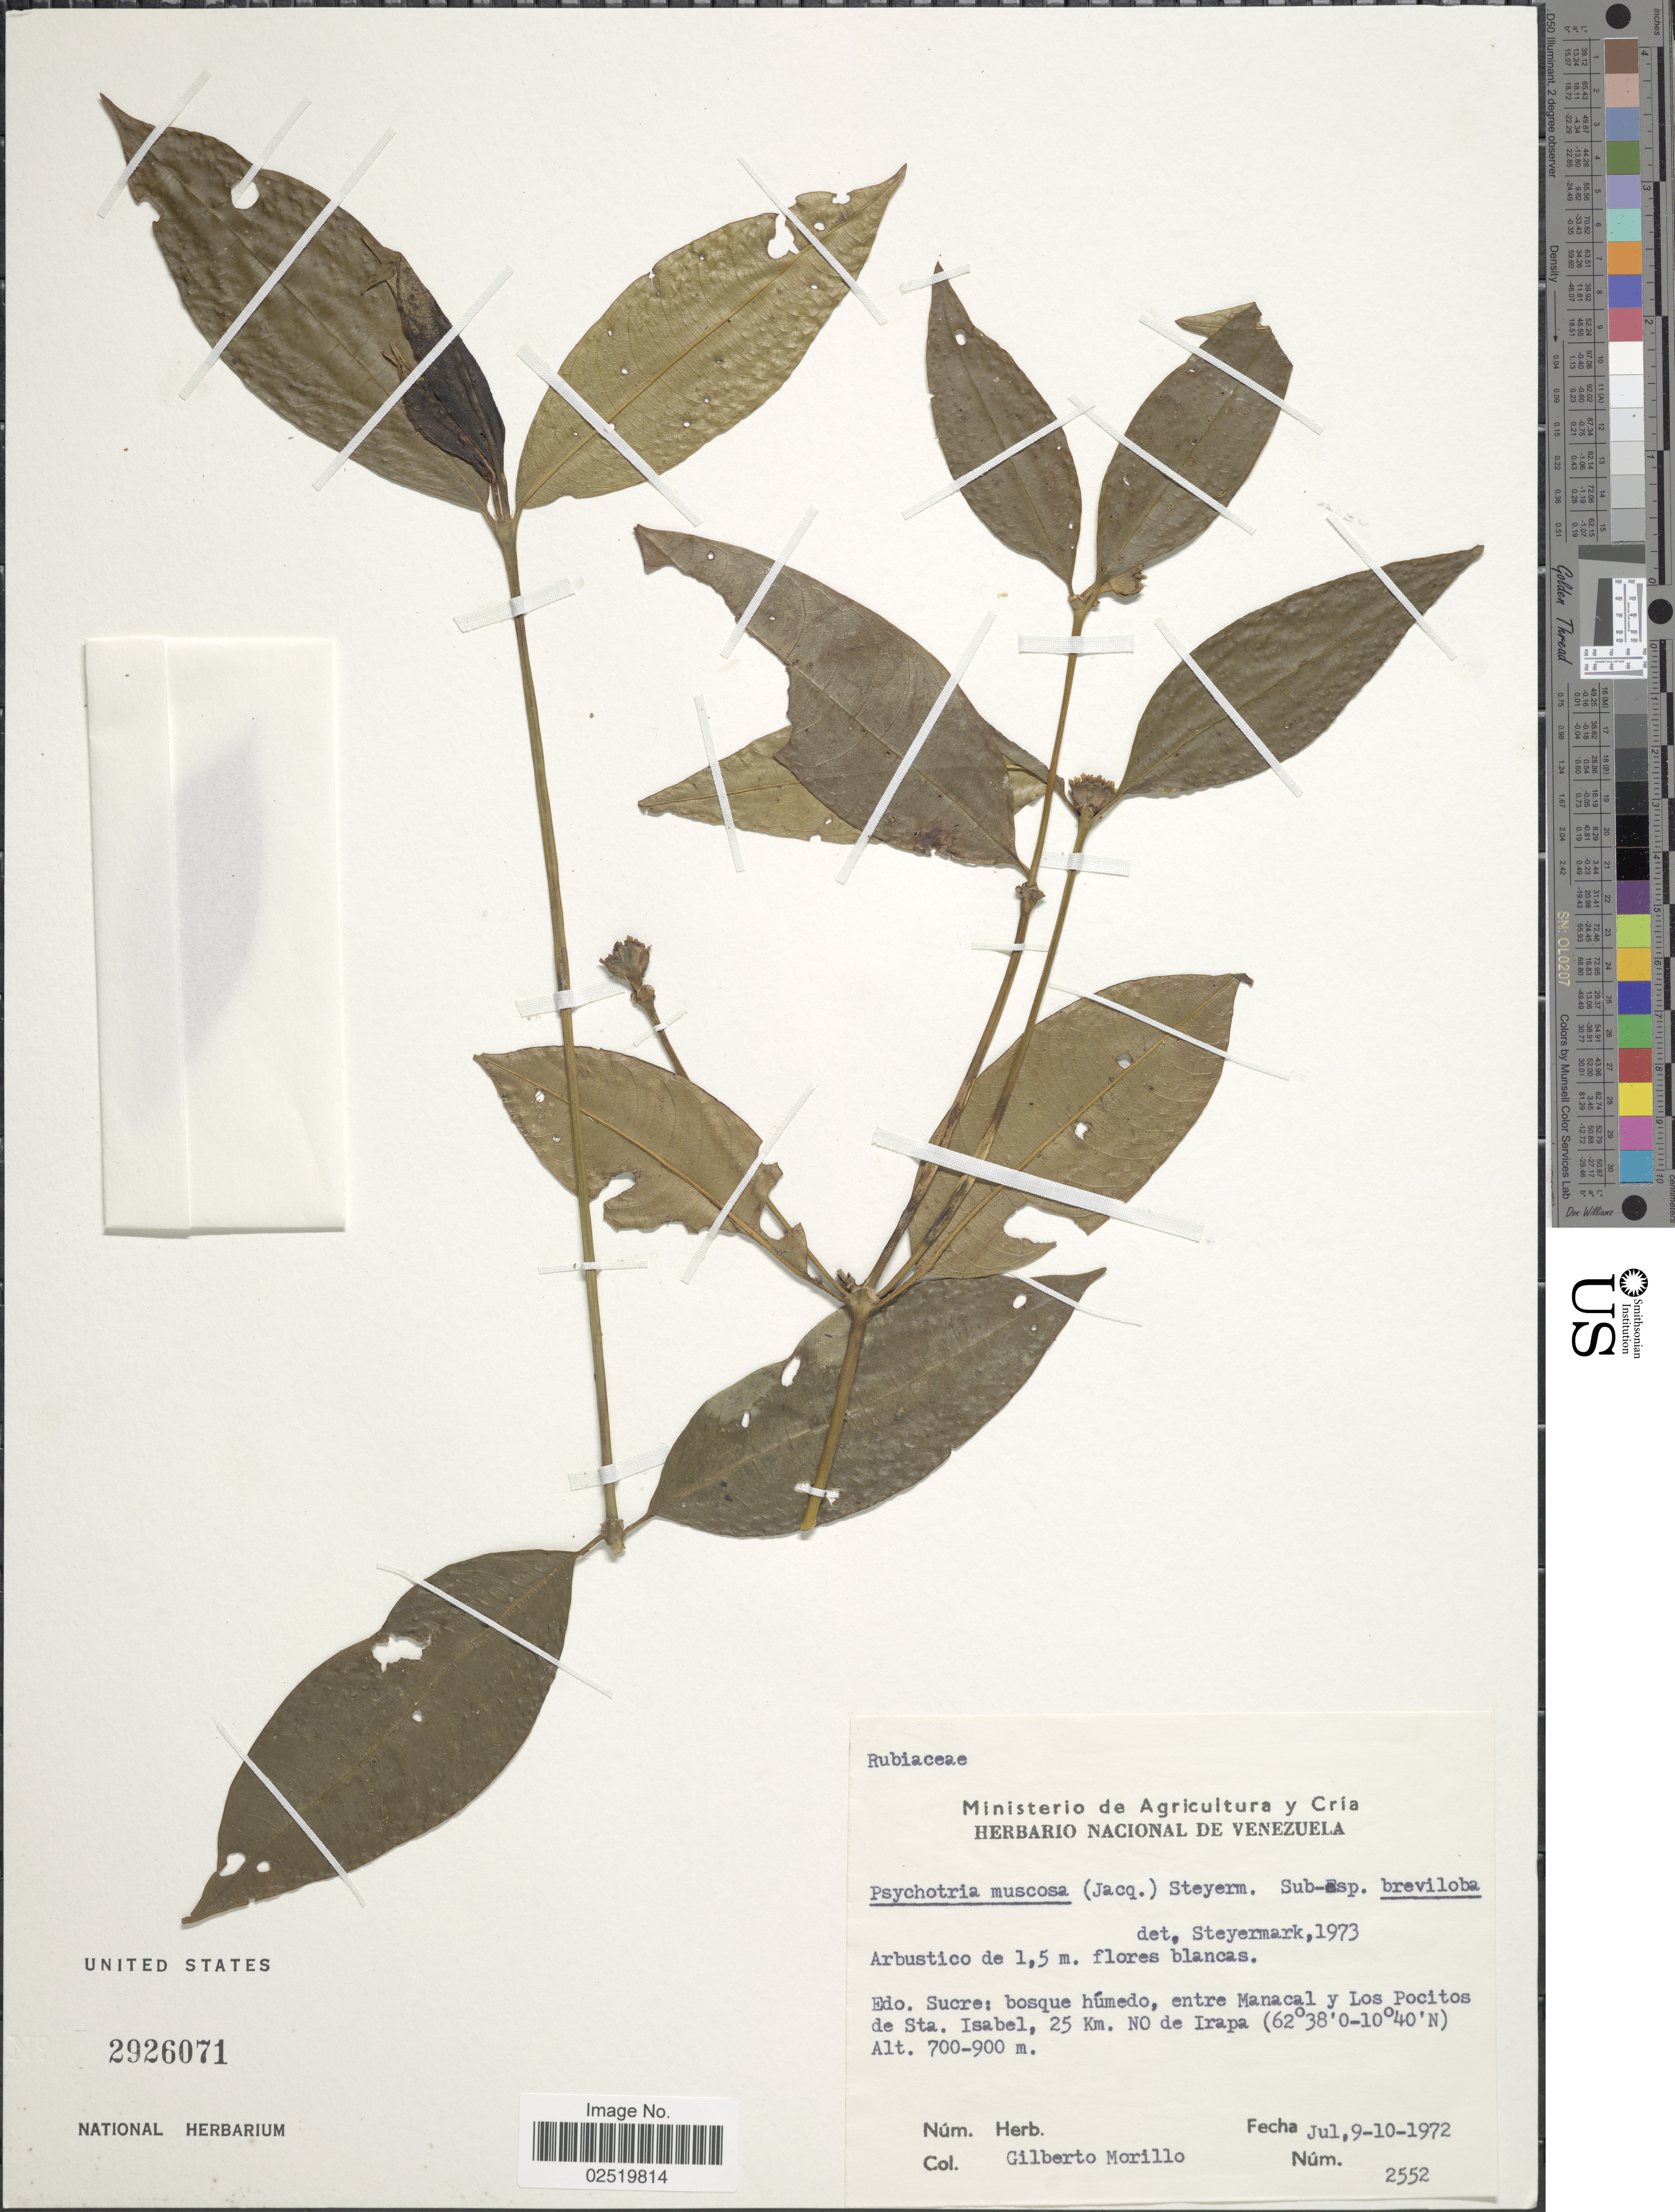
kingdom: Plantae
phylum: Tracheophyta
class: Magnoliopsida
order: Gentianales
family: Rubiaceae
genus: Psychotria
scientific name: Psychotria muscosa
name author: (Jacq.) Steyerm.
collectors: G. N. Morillo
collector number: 2552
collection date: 1972-07-09/1972-07-10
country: Venezuela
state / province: Sucre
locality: Bosque humedo, entre Manacal y Los Pocitos de Sta. Isabel, 25 km. NO de Irapa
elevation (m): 700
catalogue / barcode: US 2926071